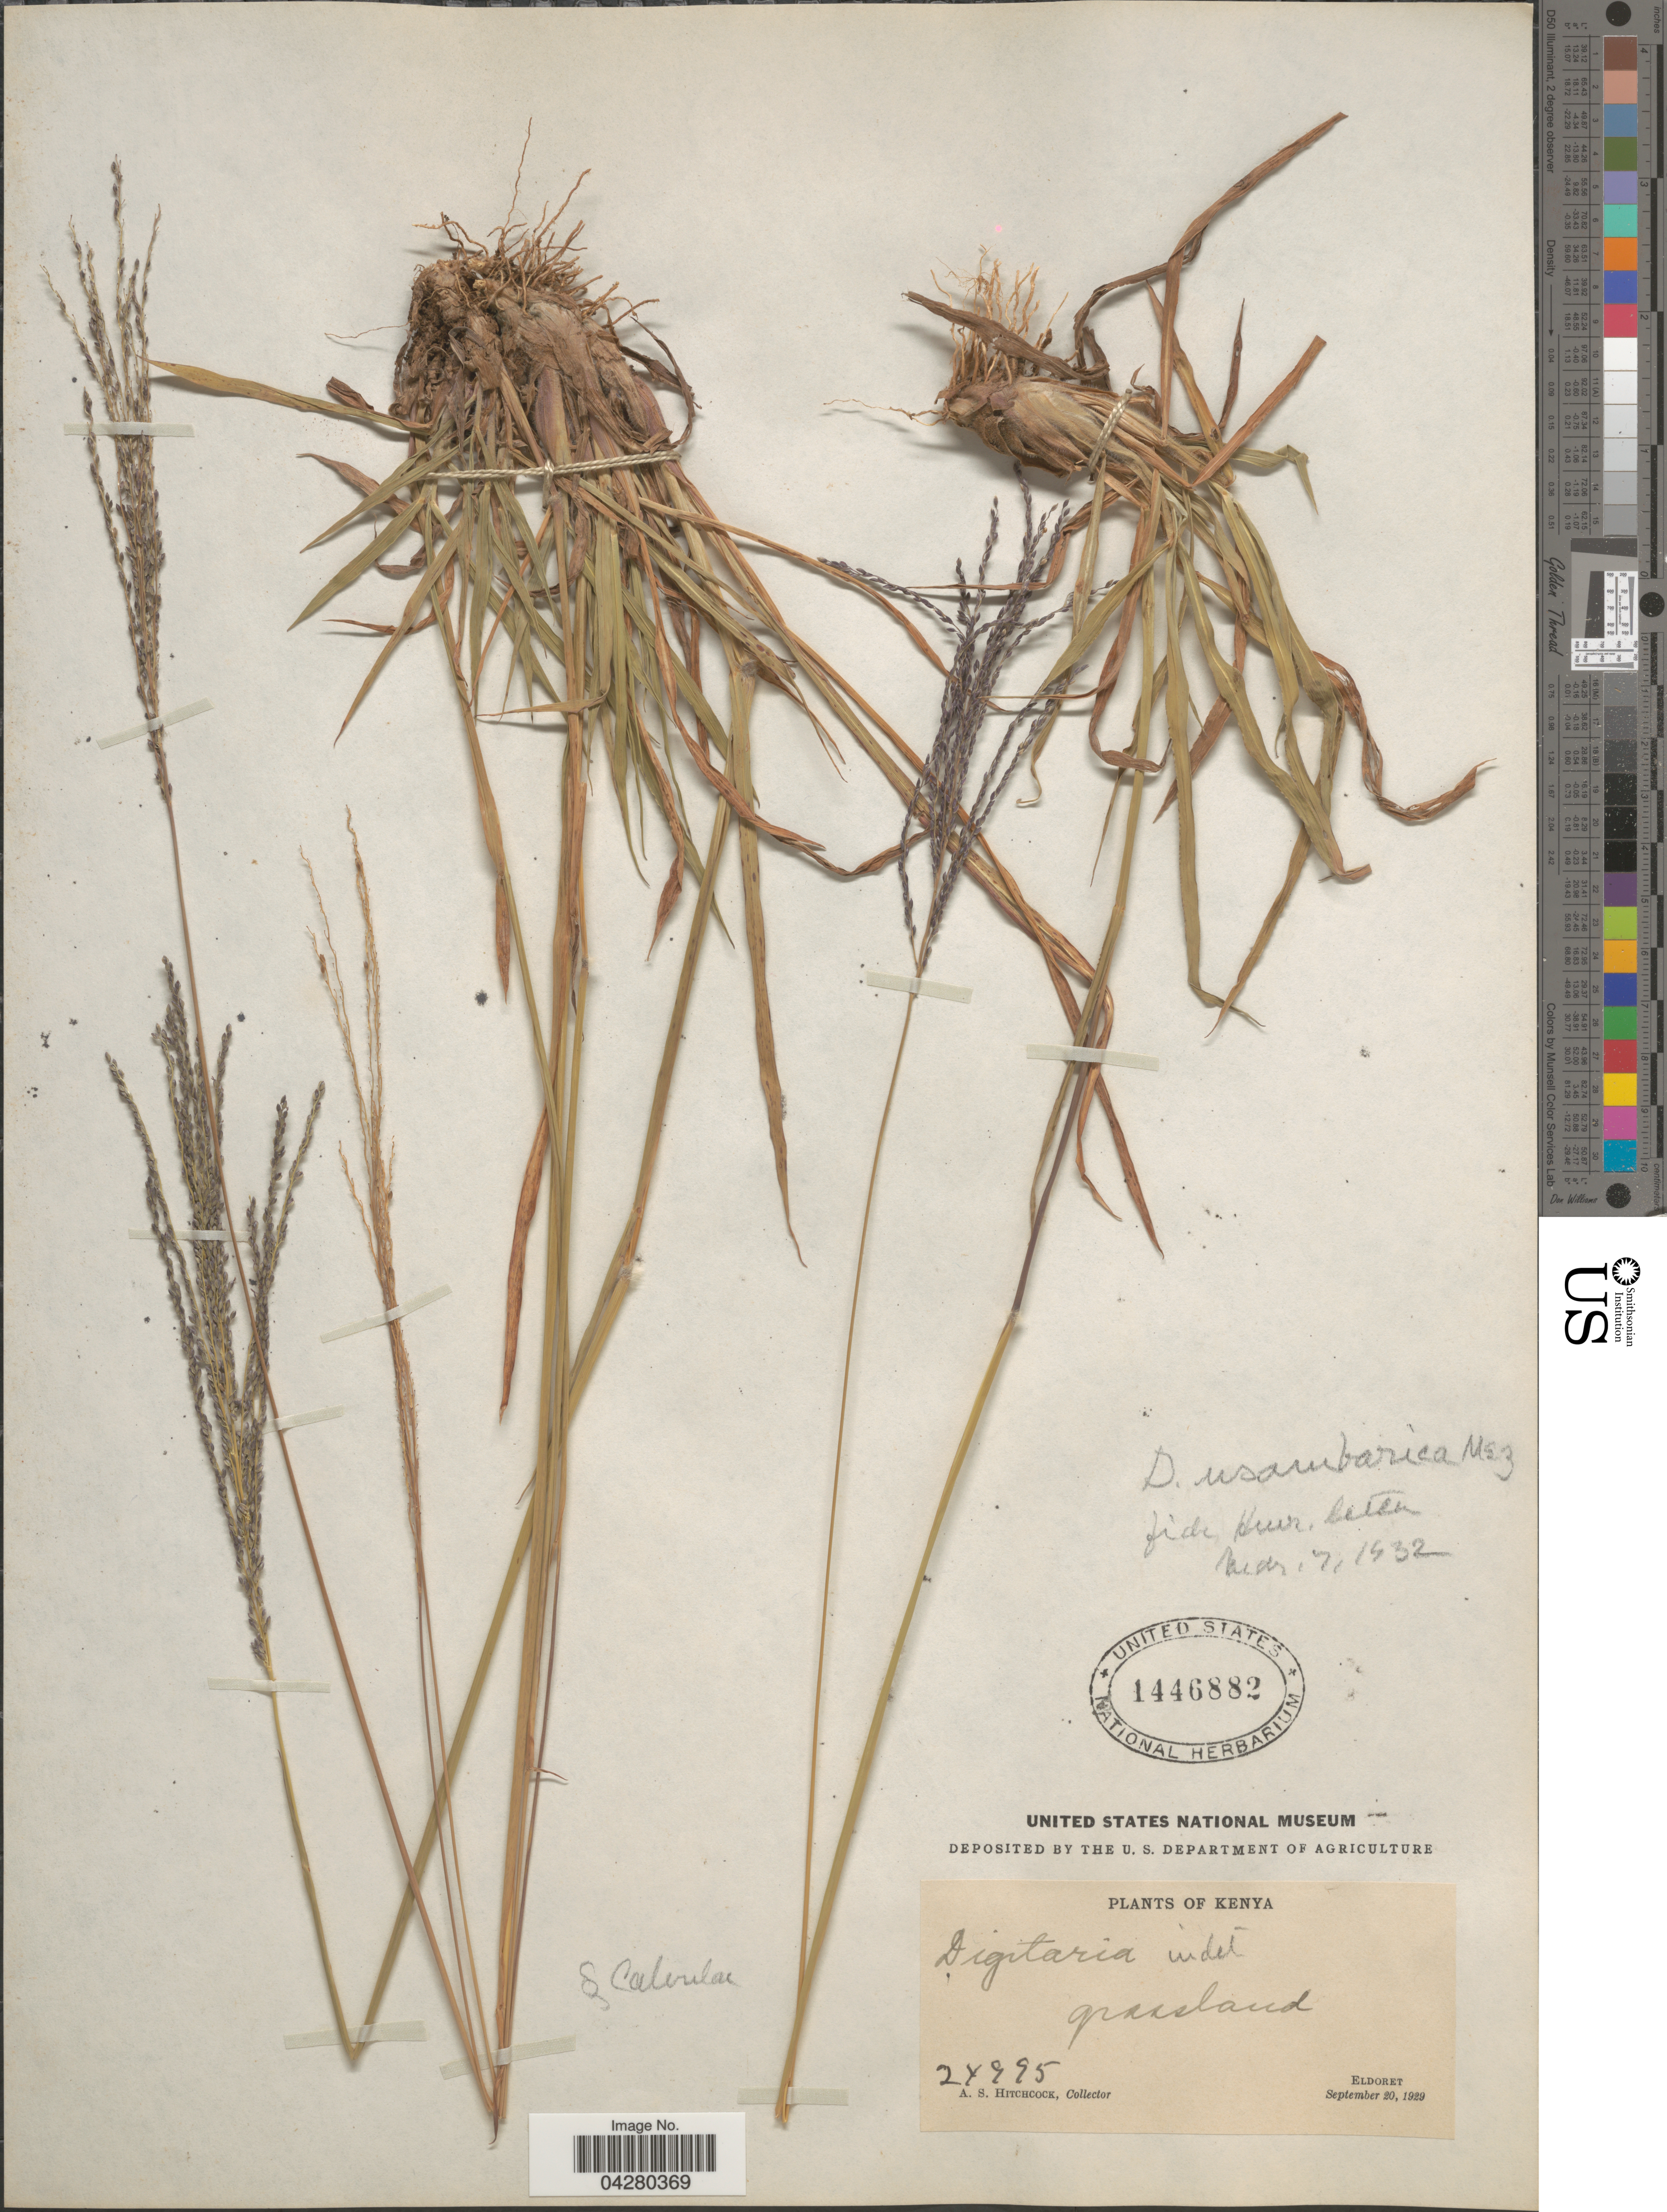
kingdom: Plantae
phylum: Tracheophyta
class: Liliopsida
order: Poales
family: Poaceae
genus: Digitaria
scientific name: Digitaria gazensis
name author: Rendle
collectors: A. S. Hitchcock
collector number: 24995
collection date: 1929-09-20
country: Kenya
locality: Eldoret. Grassland.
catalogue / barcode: US 1446882